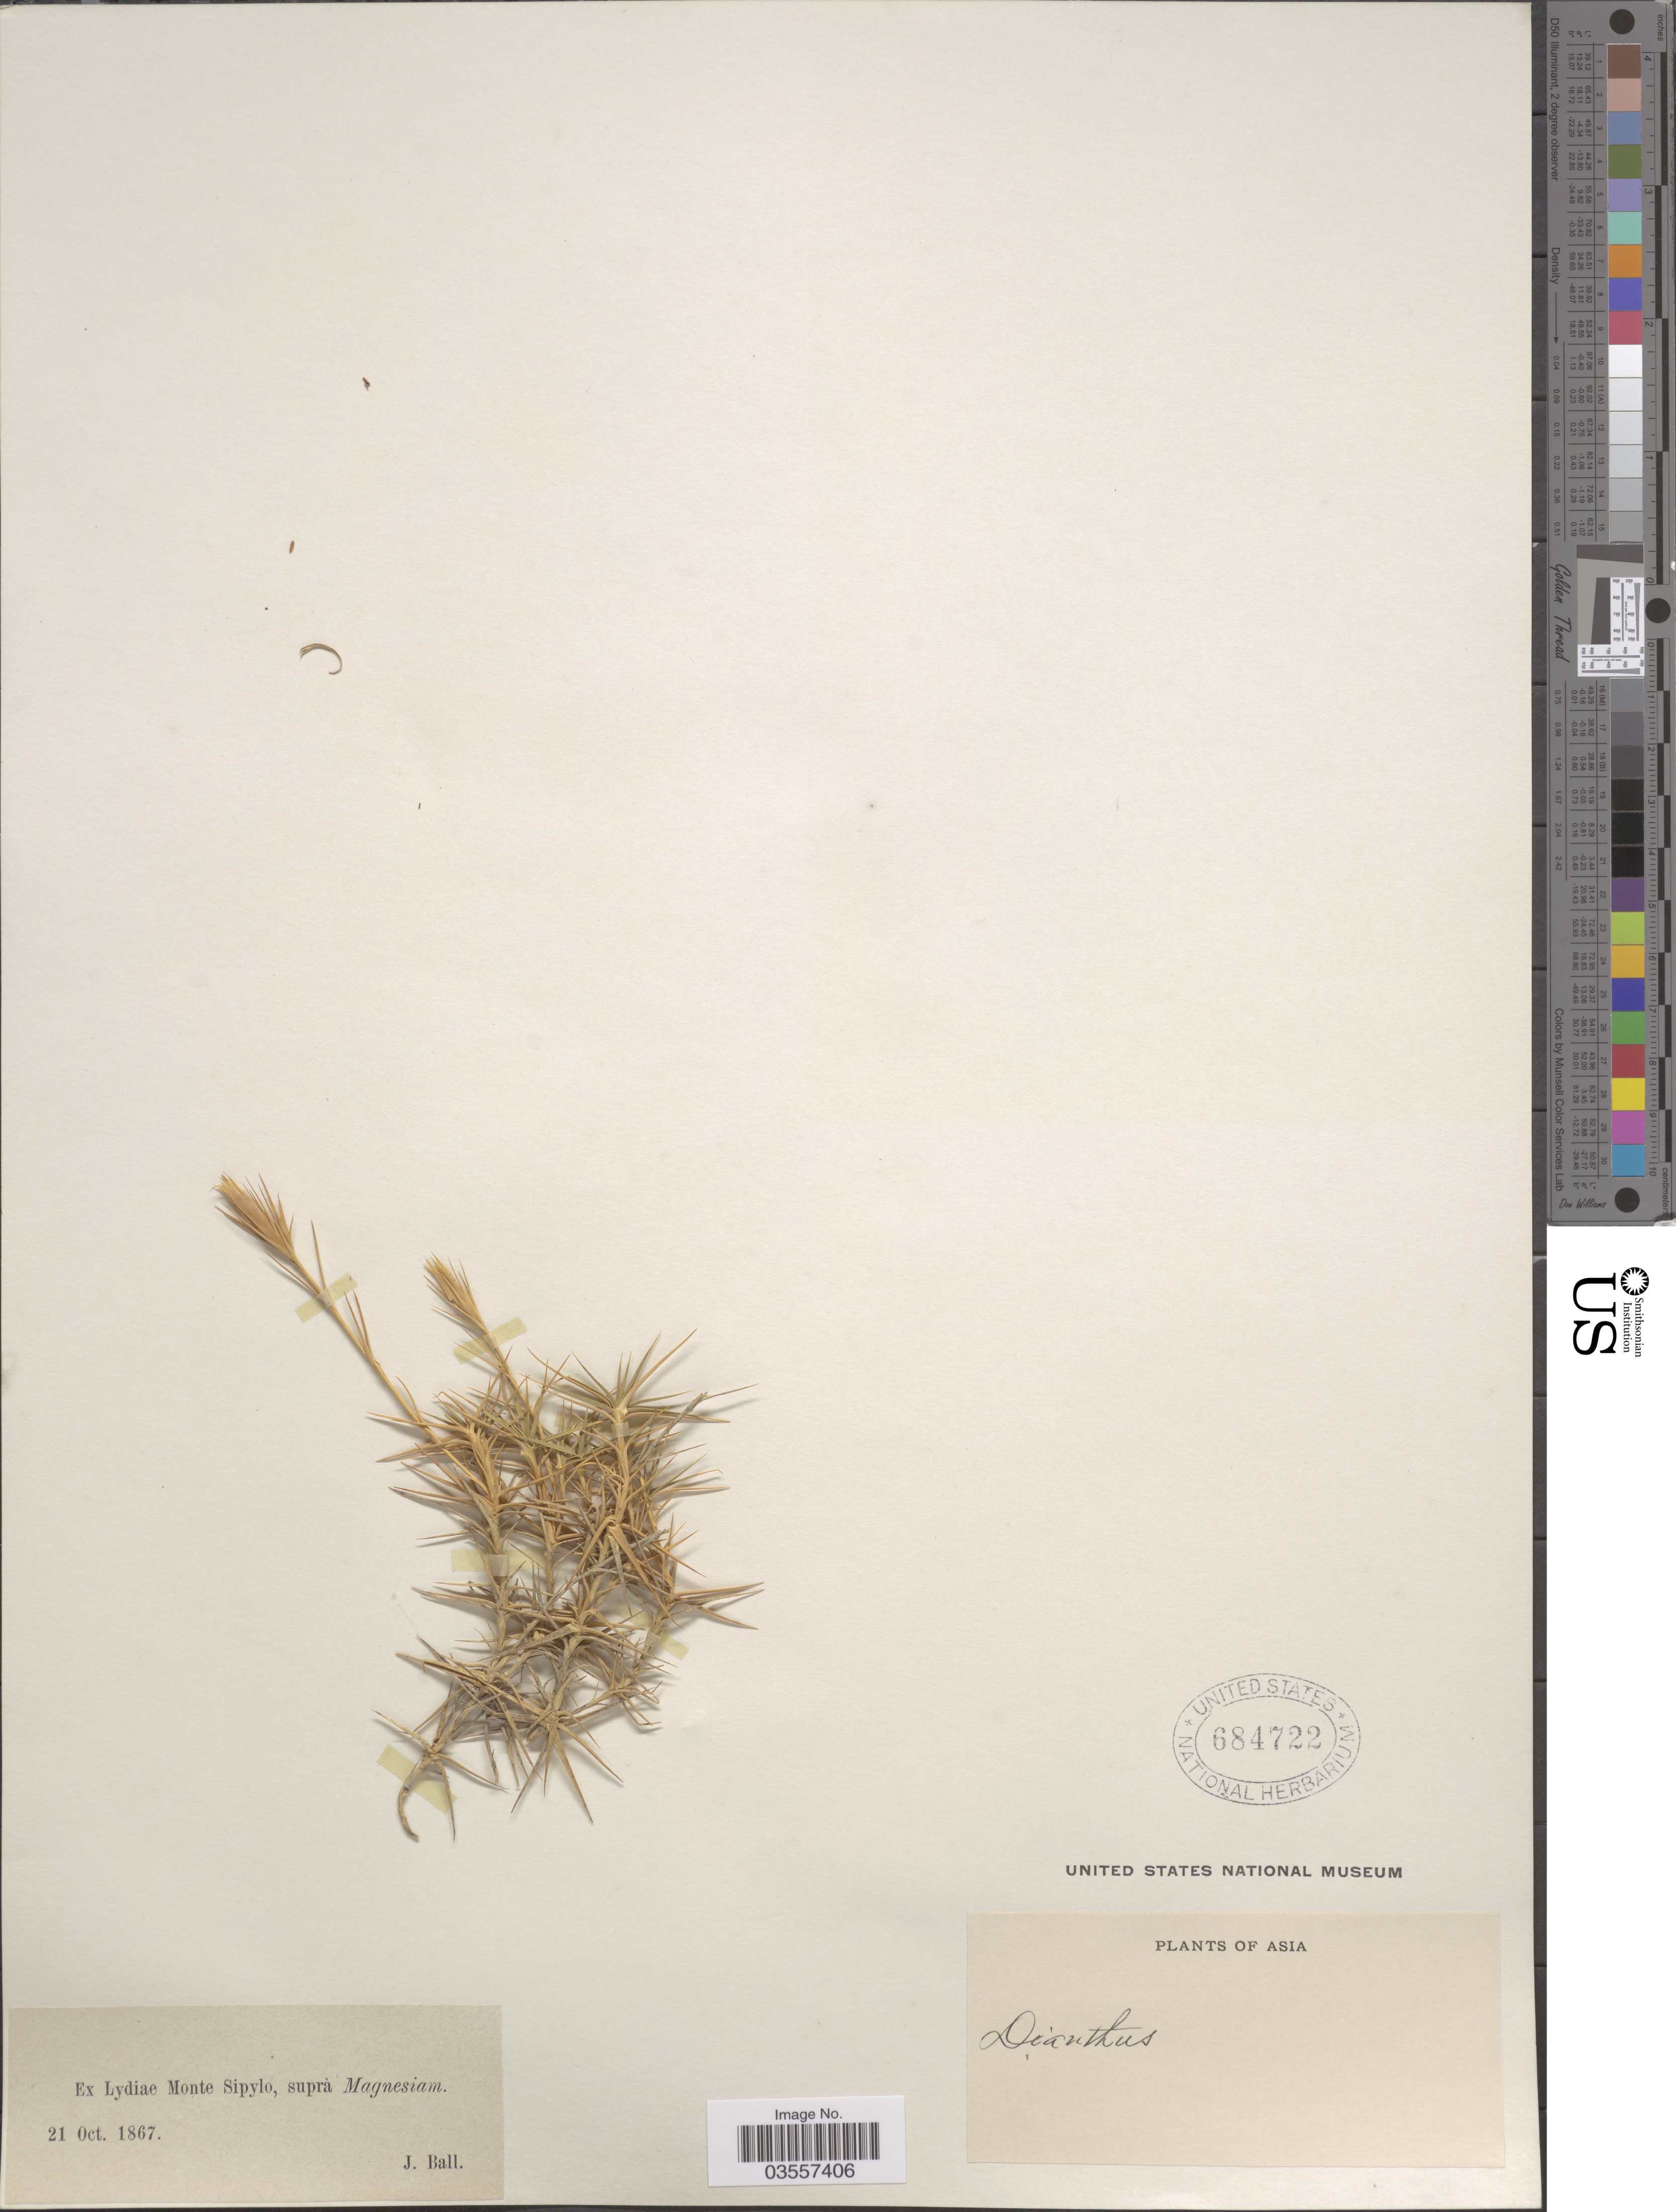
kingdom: Plantae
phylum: Tracheophyta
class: Magnoliopsida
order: Caryophyllales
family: Caryophyllaceae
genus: Dianthus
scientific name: Dianthus sp.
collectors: J. Ball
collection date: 1867-10-21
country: Turkey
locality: Ex Lydiae Monte Sipylo, suprà Magnesiam. Asia.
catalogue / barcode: US 684722